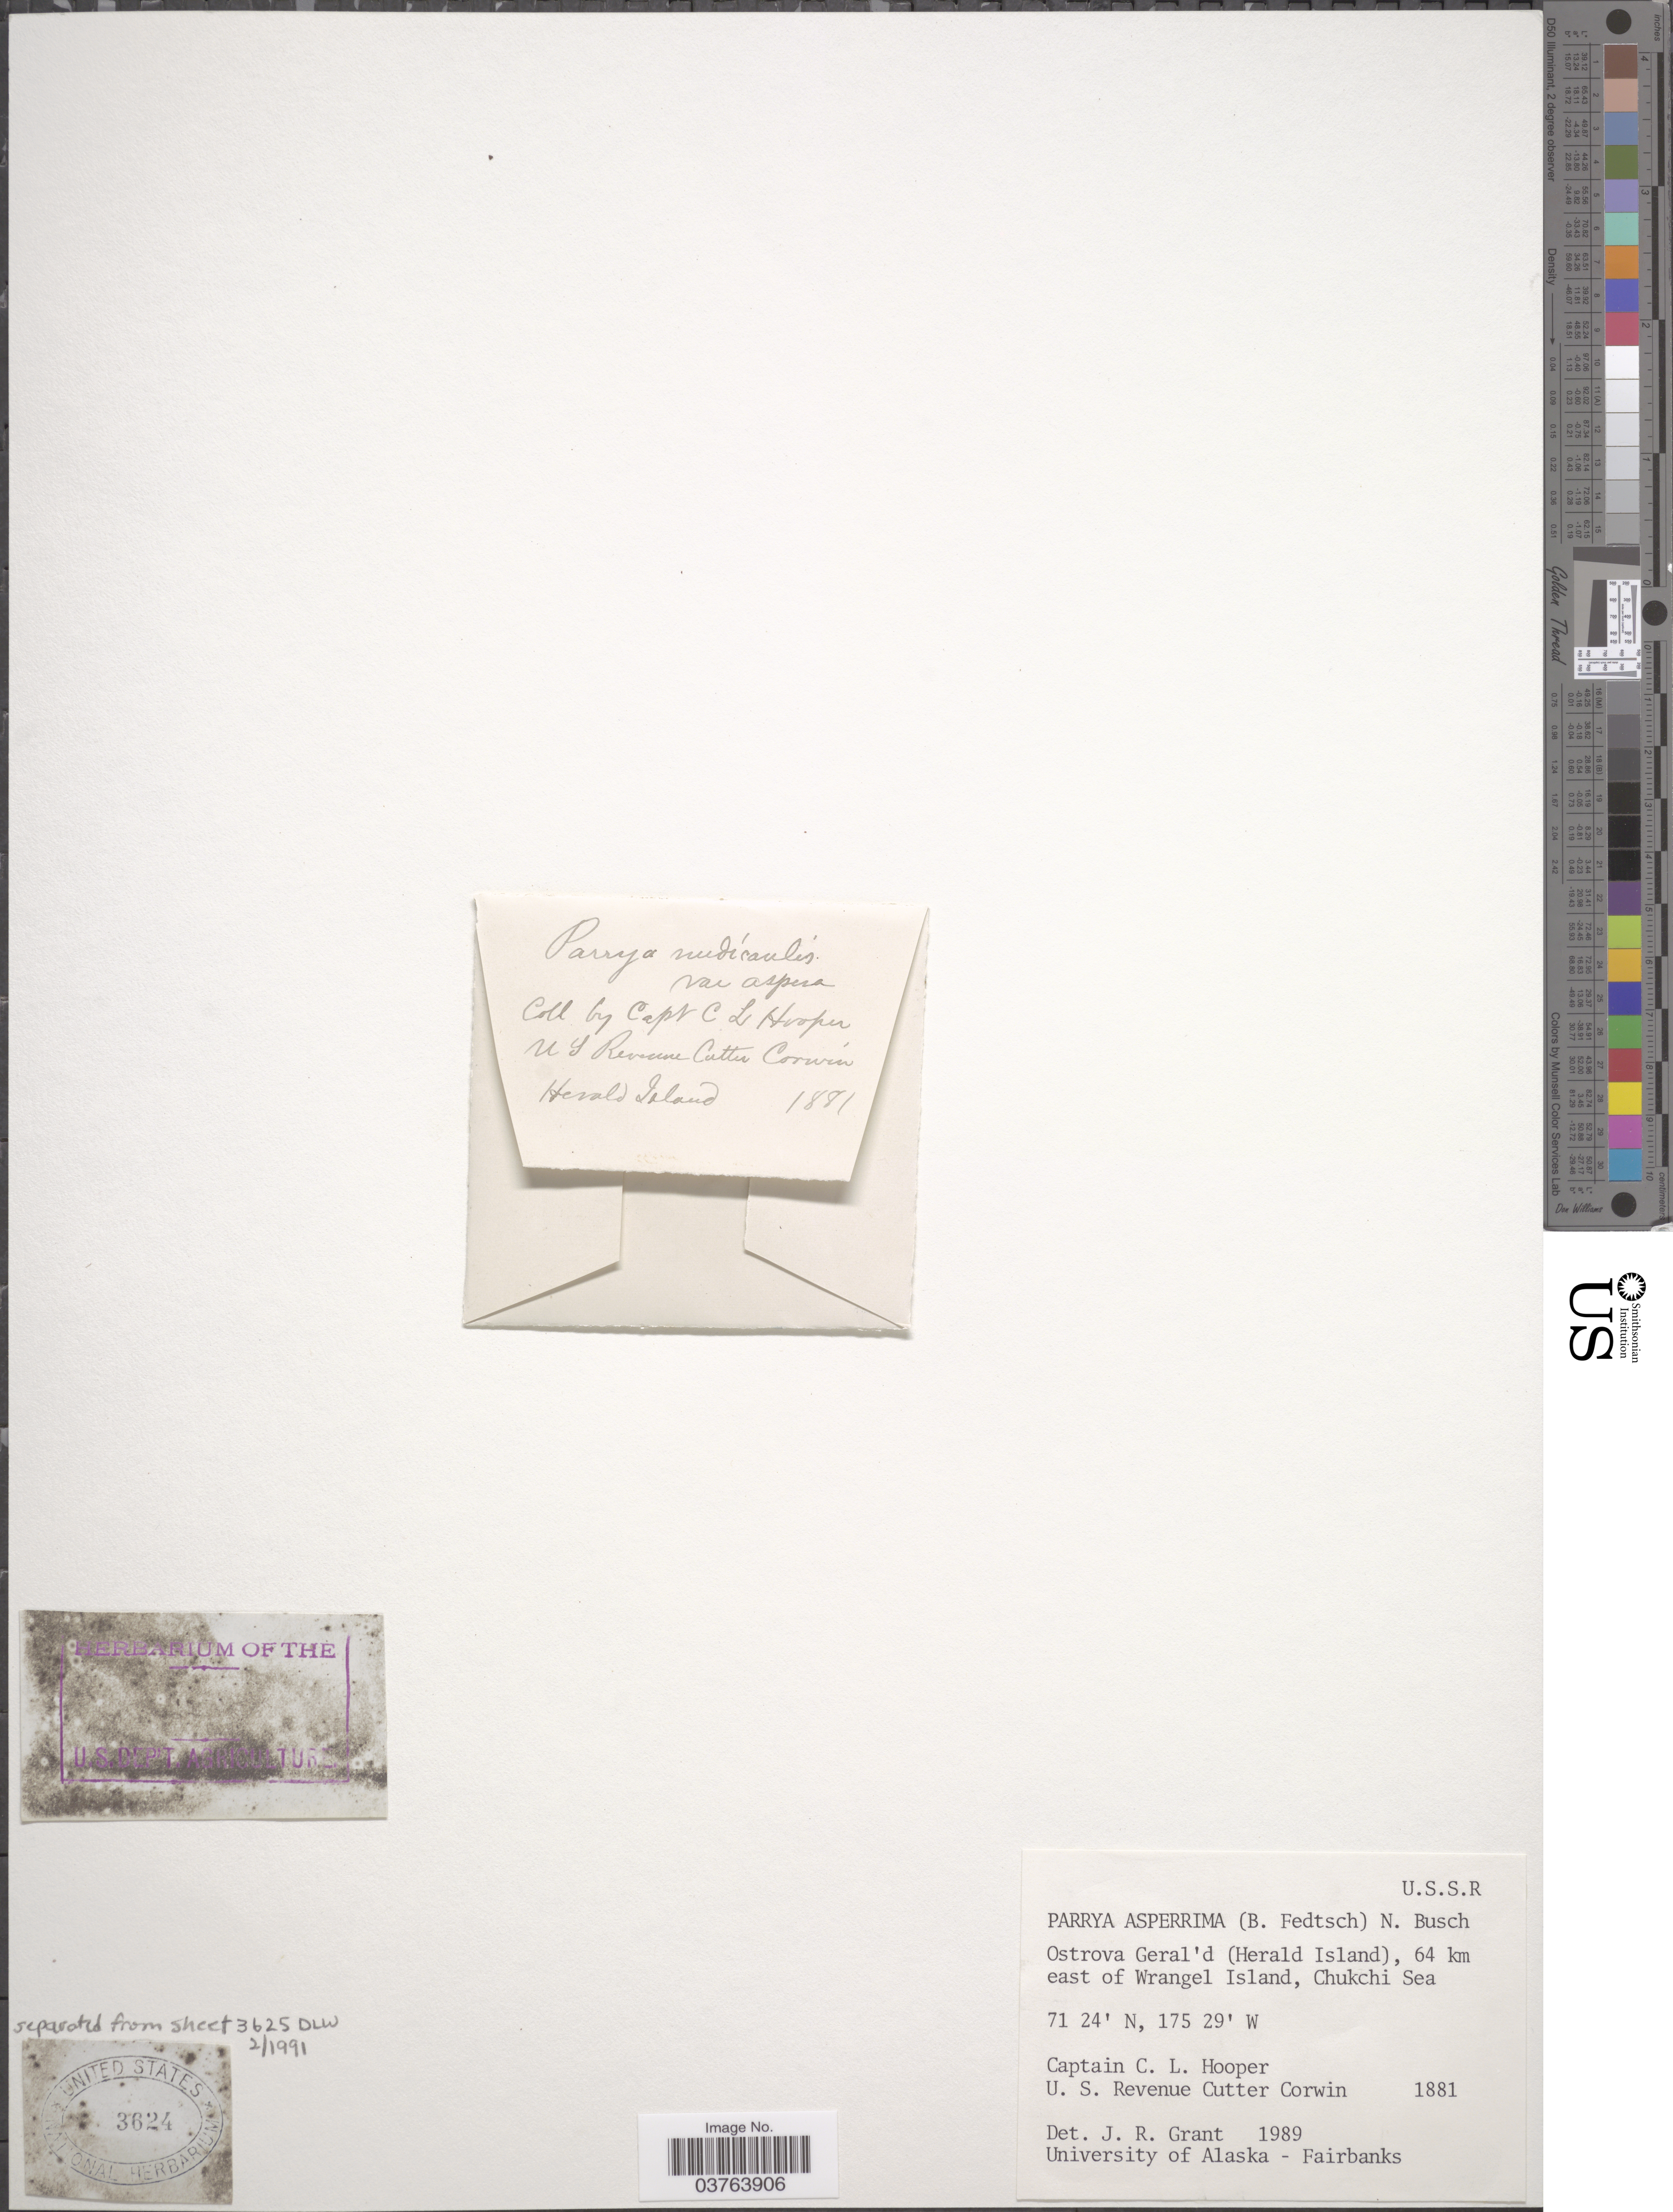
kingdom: Plantae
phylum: Tracheophyta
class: Magnoliopsida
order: Brassicales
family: Brassicaceae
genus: Parrya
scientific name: Parrya asperrima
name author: Popov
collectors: C. Hooper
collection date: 1881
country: Russian Federation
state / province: Chukotka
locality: Ostrova Geral'd (Herald Island), 64 km east of Wrangel Island, Chukchi Sea.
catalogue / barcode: US 3624